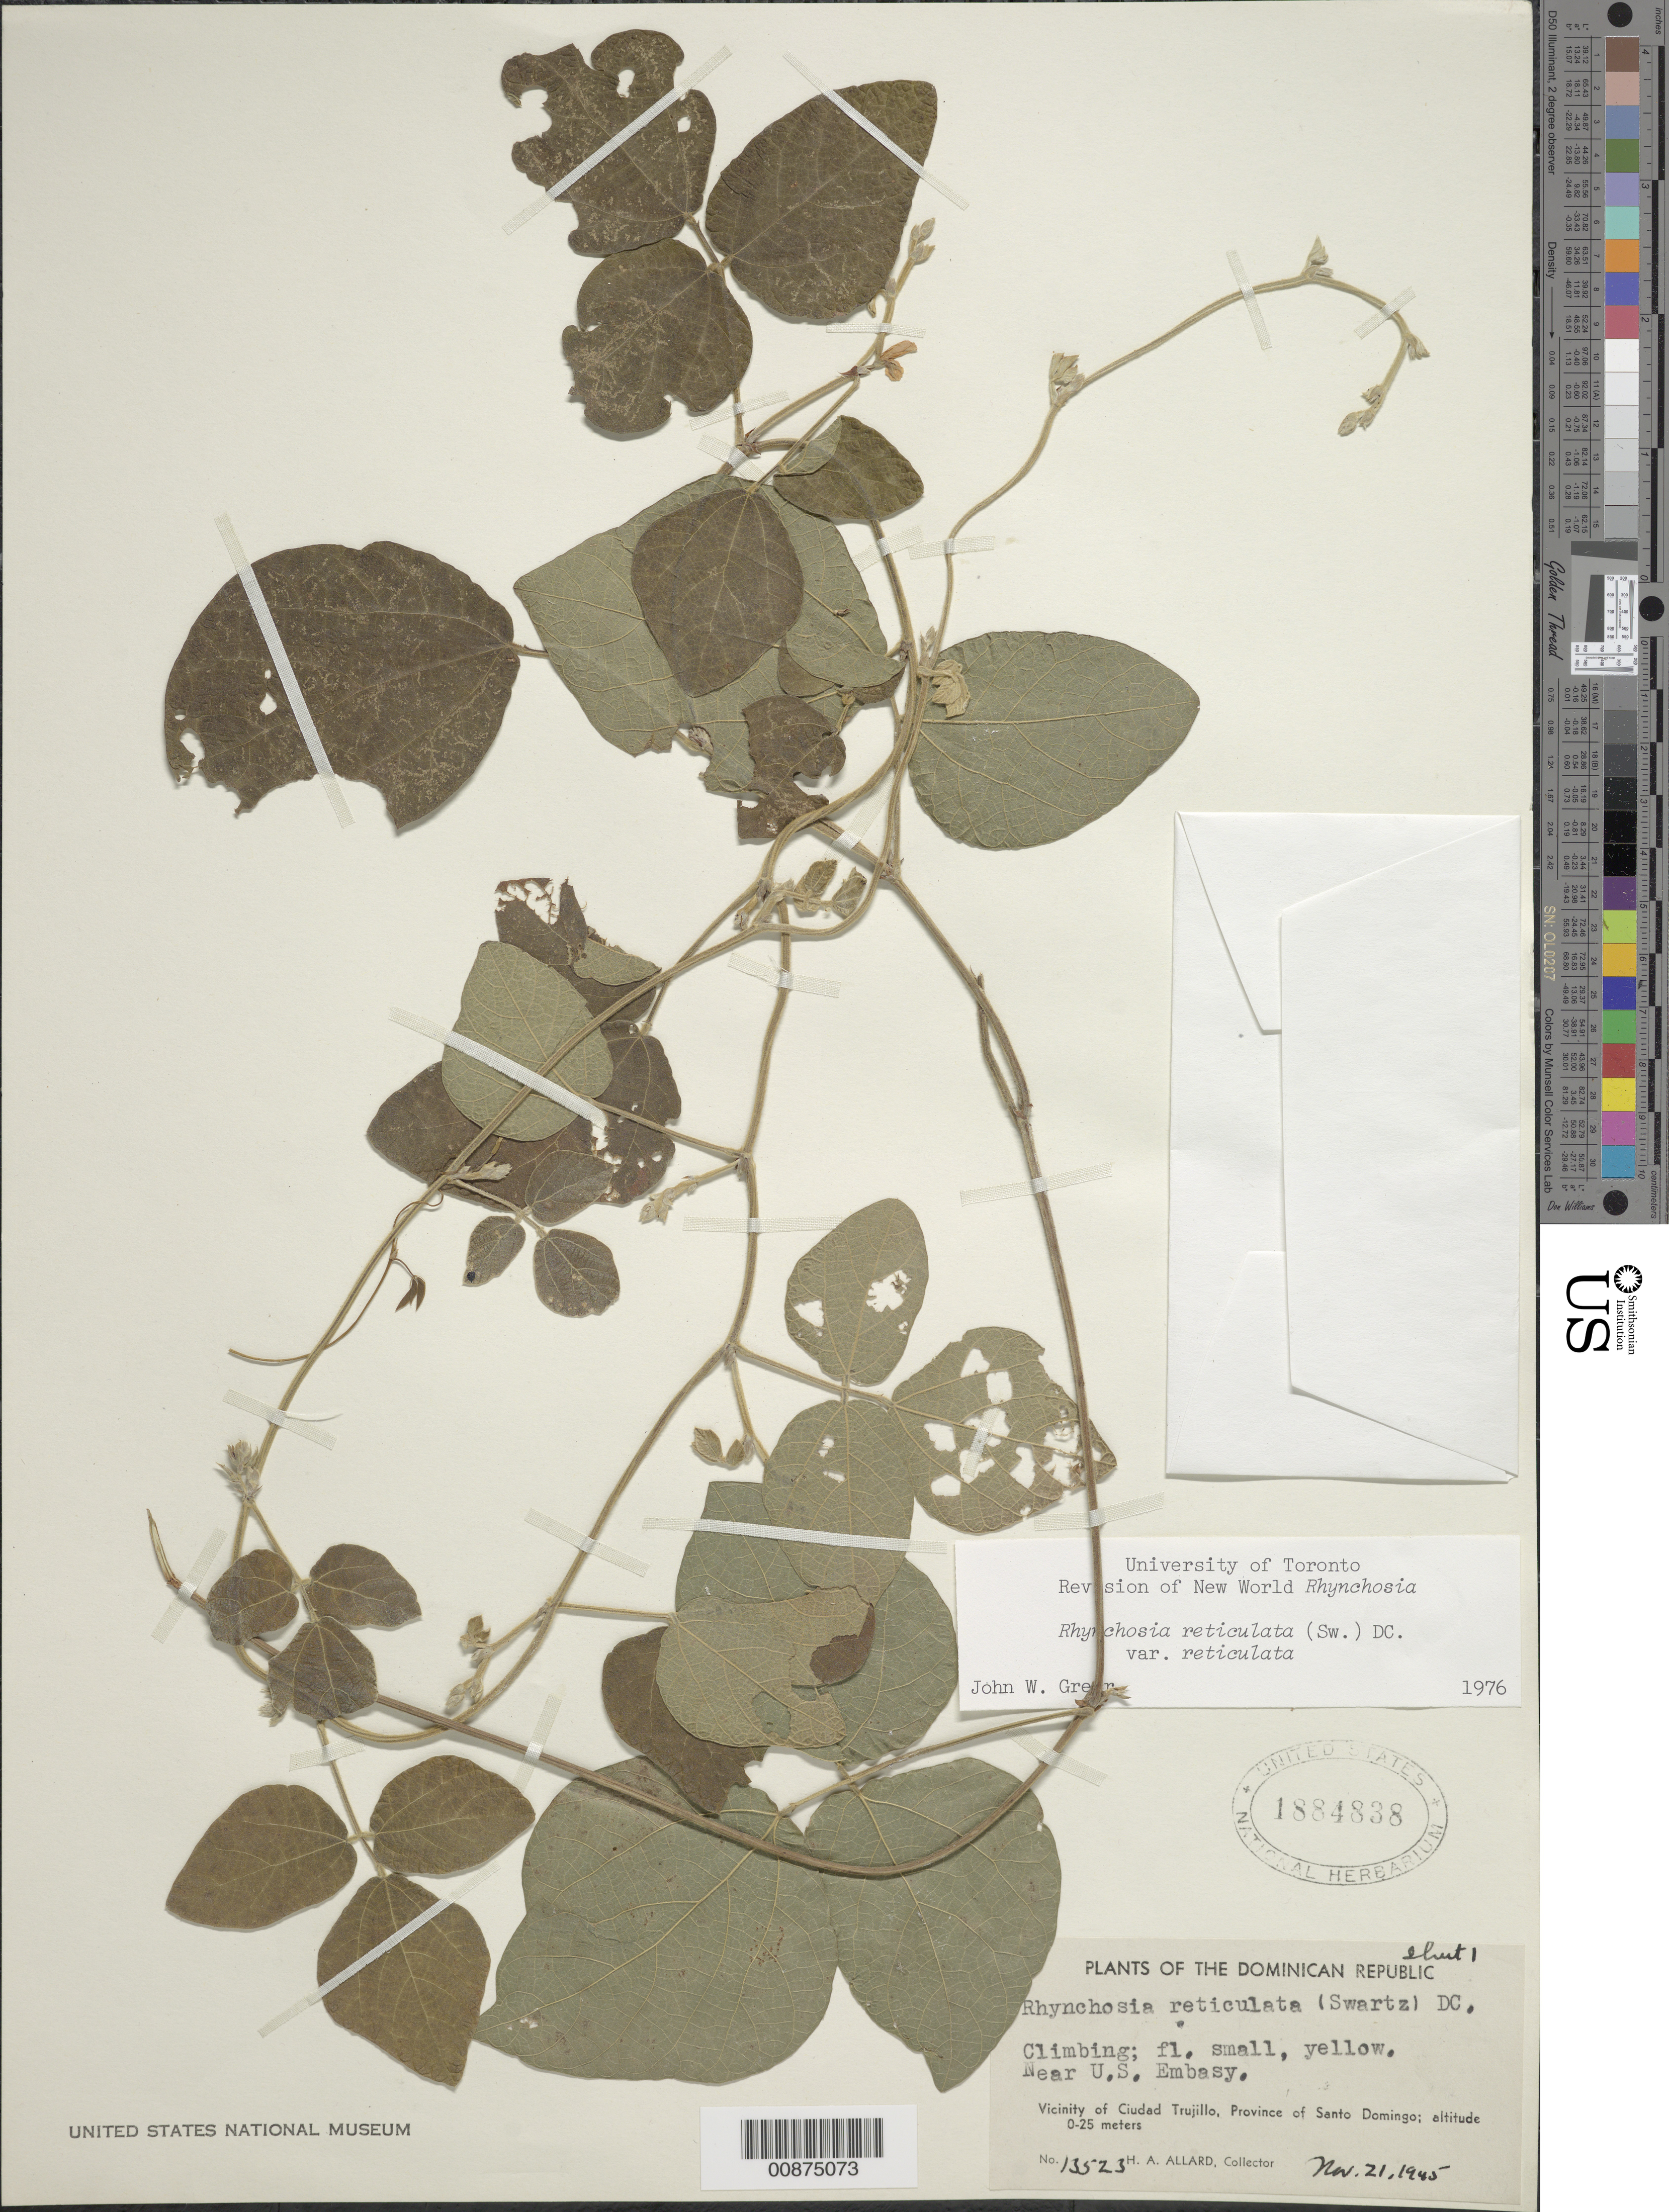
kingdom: Plantae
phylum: Tracheophyta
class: Magnoliopsida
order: Fabales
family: Fabaceae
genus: Rhynchosia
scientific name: Rhynchosia reticulata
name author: (Sw.) DC.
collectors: H. A. Allard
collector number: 13523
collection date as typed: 21 Nov 1945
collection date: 1945-11-21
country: Dominican Republic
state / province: Distrito Nacional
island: Hispaniola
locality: Vicinity of Ciudad Trujillo, Province of Santo Domingo (obsolete). Near U.S. Embassy.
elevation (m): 0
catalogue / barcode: US 1884838